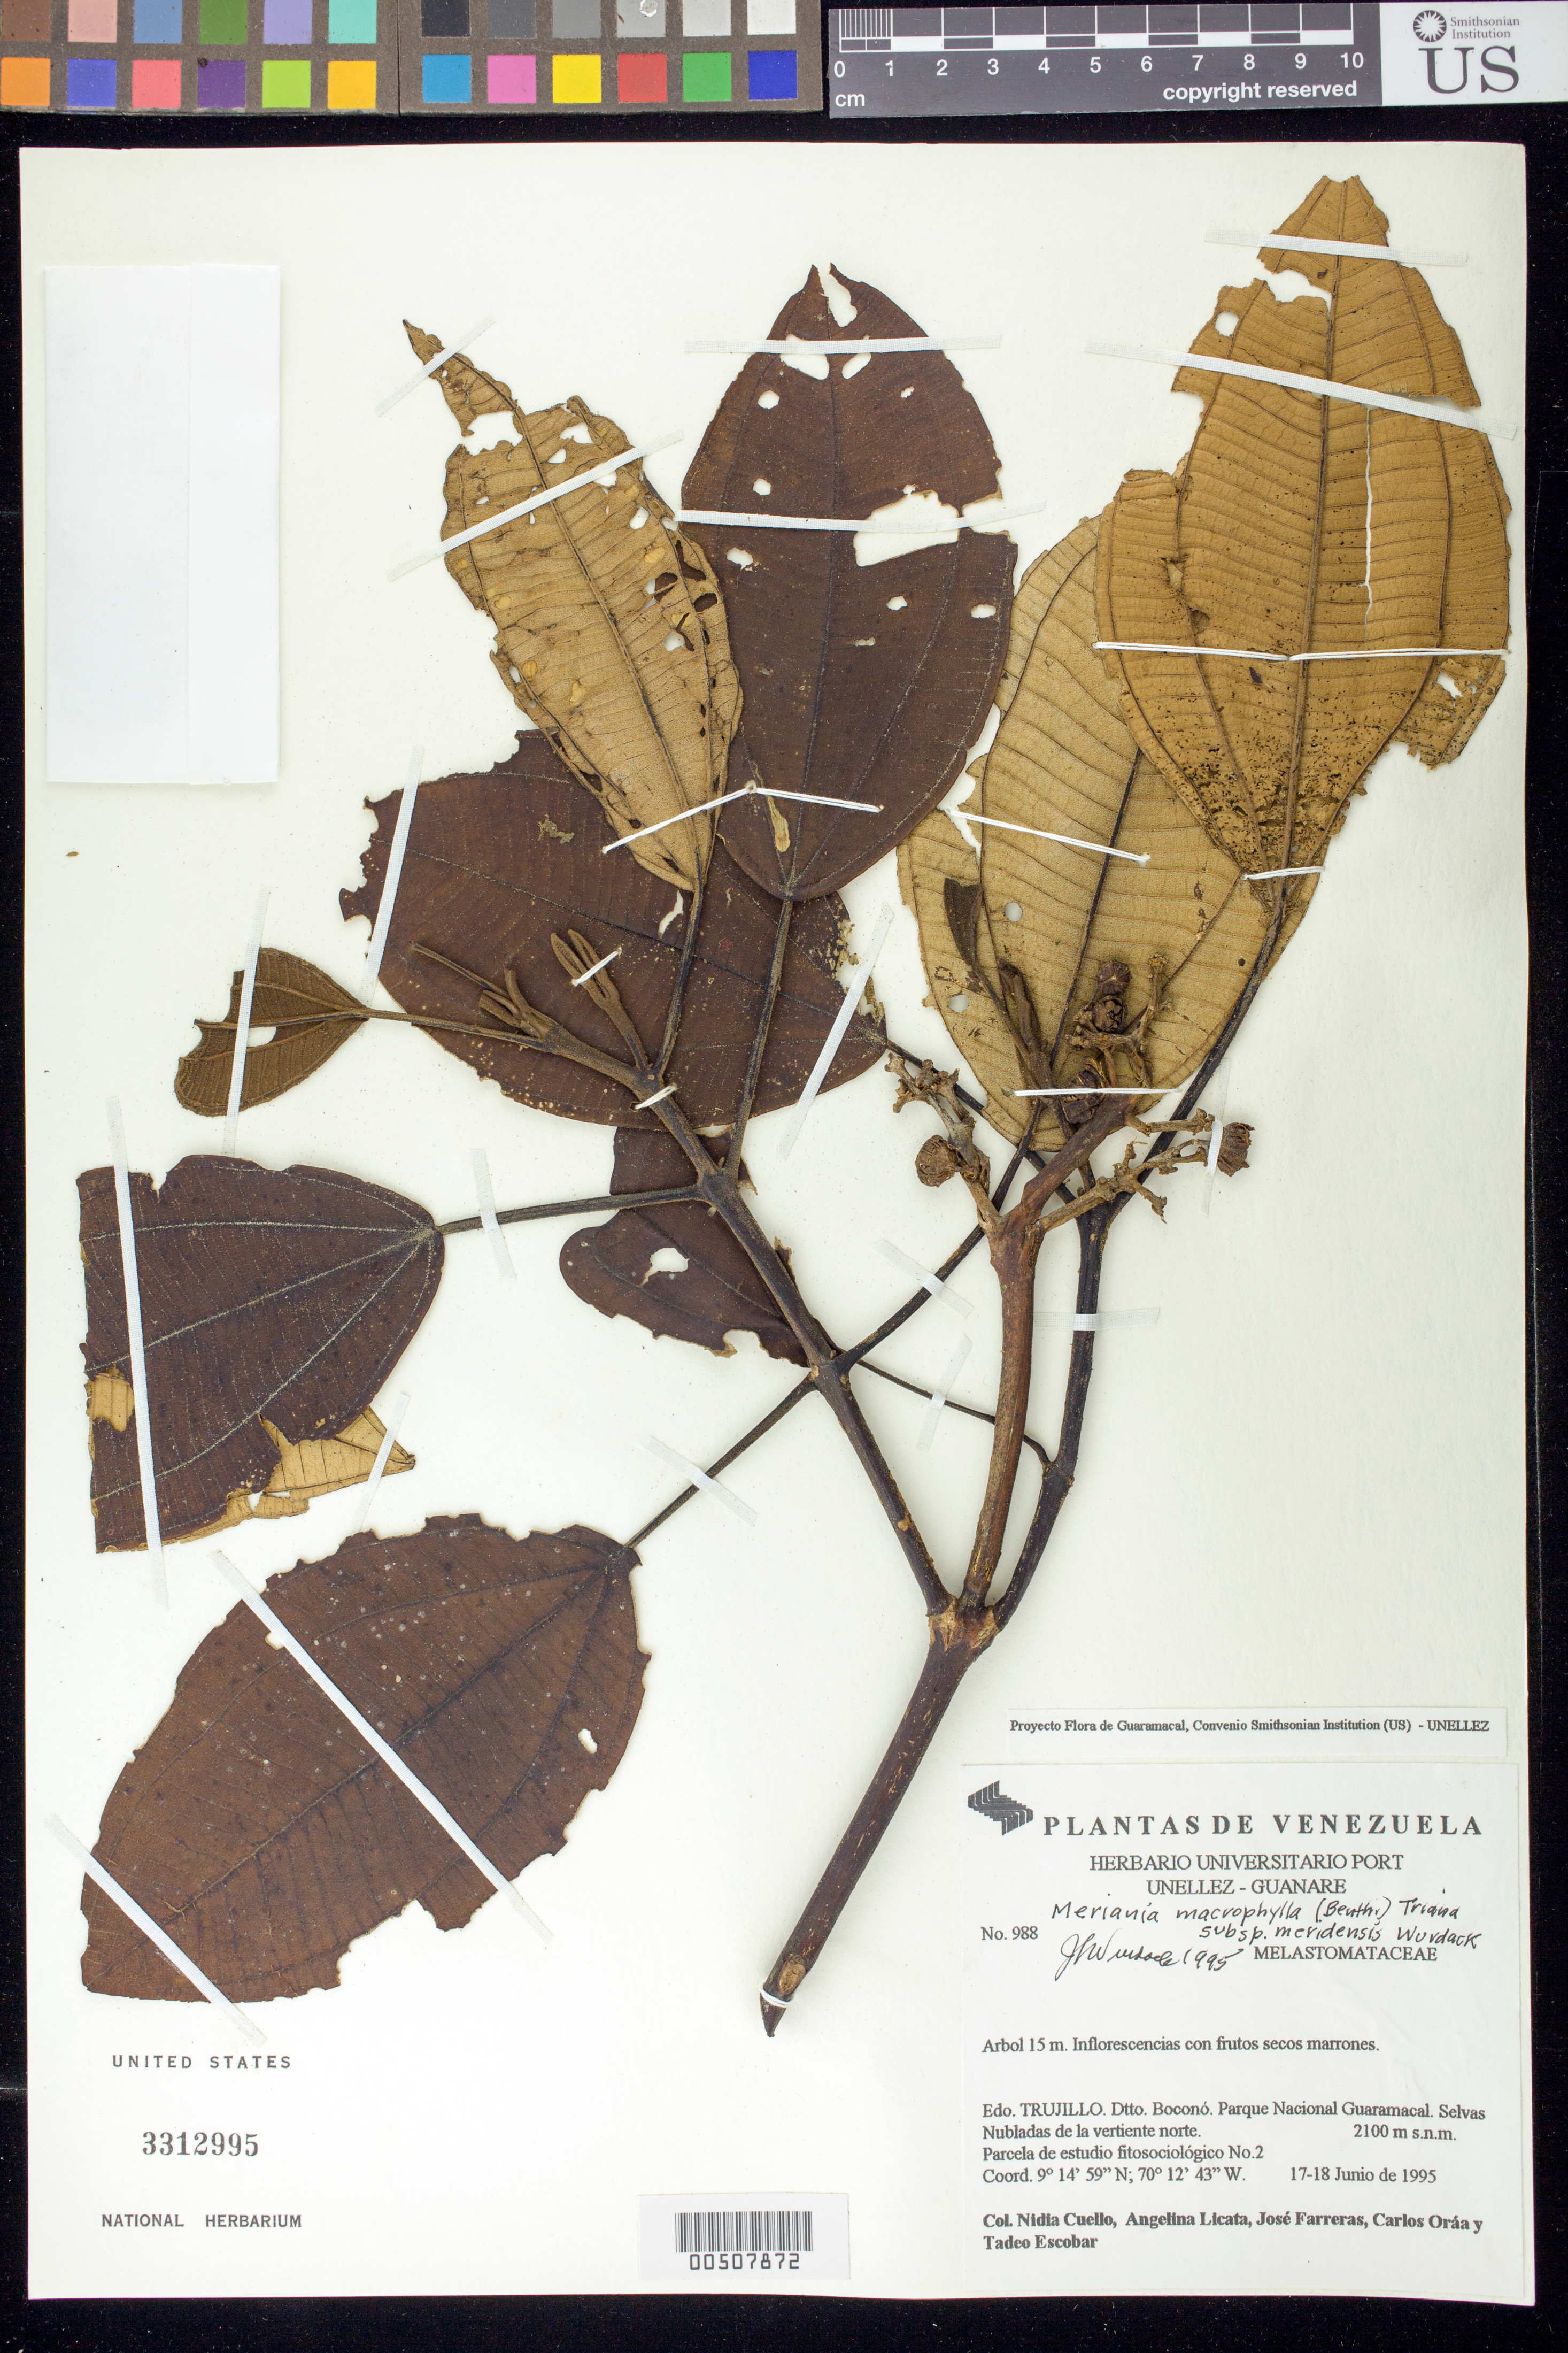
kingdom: Plantae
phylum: Tracheophyta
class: Magnoliopsida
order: Myrtales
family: Melastomataceae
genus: Meriania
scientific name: Meriania macrophylla subsp. meridensis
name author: Wurdack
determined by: Wurdack, John J., (US), US (UNITED STATES)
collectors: N. L. Cuello, A. Licata, J. Farreras, C. Oráa & T. Escobar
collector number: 988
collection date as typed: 17 Jun 1995 to 18 Jun 1995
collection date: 1995-06-17/1995-06-18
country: Venezuela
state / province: Trujillo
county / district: Boconó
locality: Parque Nacional Guaramacal, vertiente N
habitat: Selvas Nubladas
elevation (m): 2100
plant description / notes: PORT, US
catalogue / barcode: US 3312995